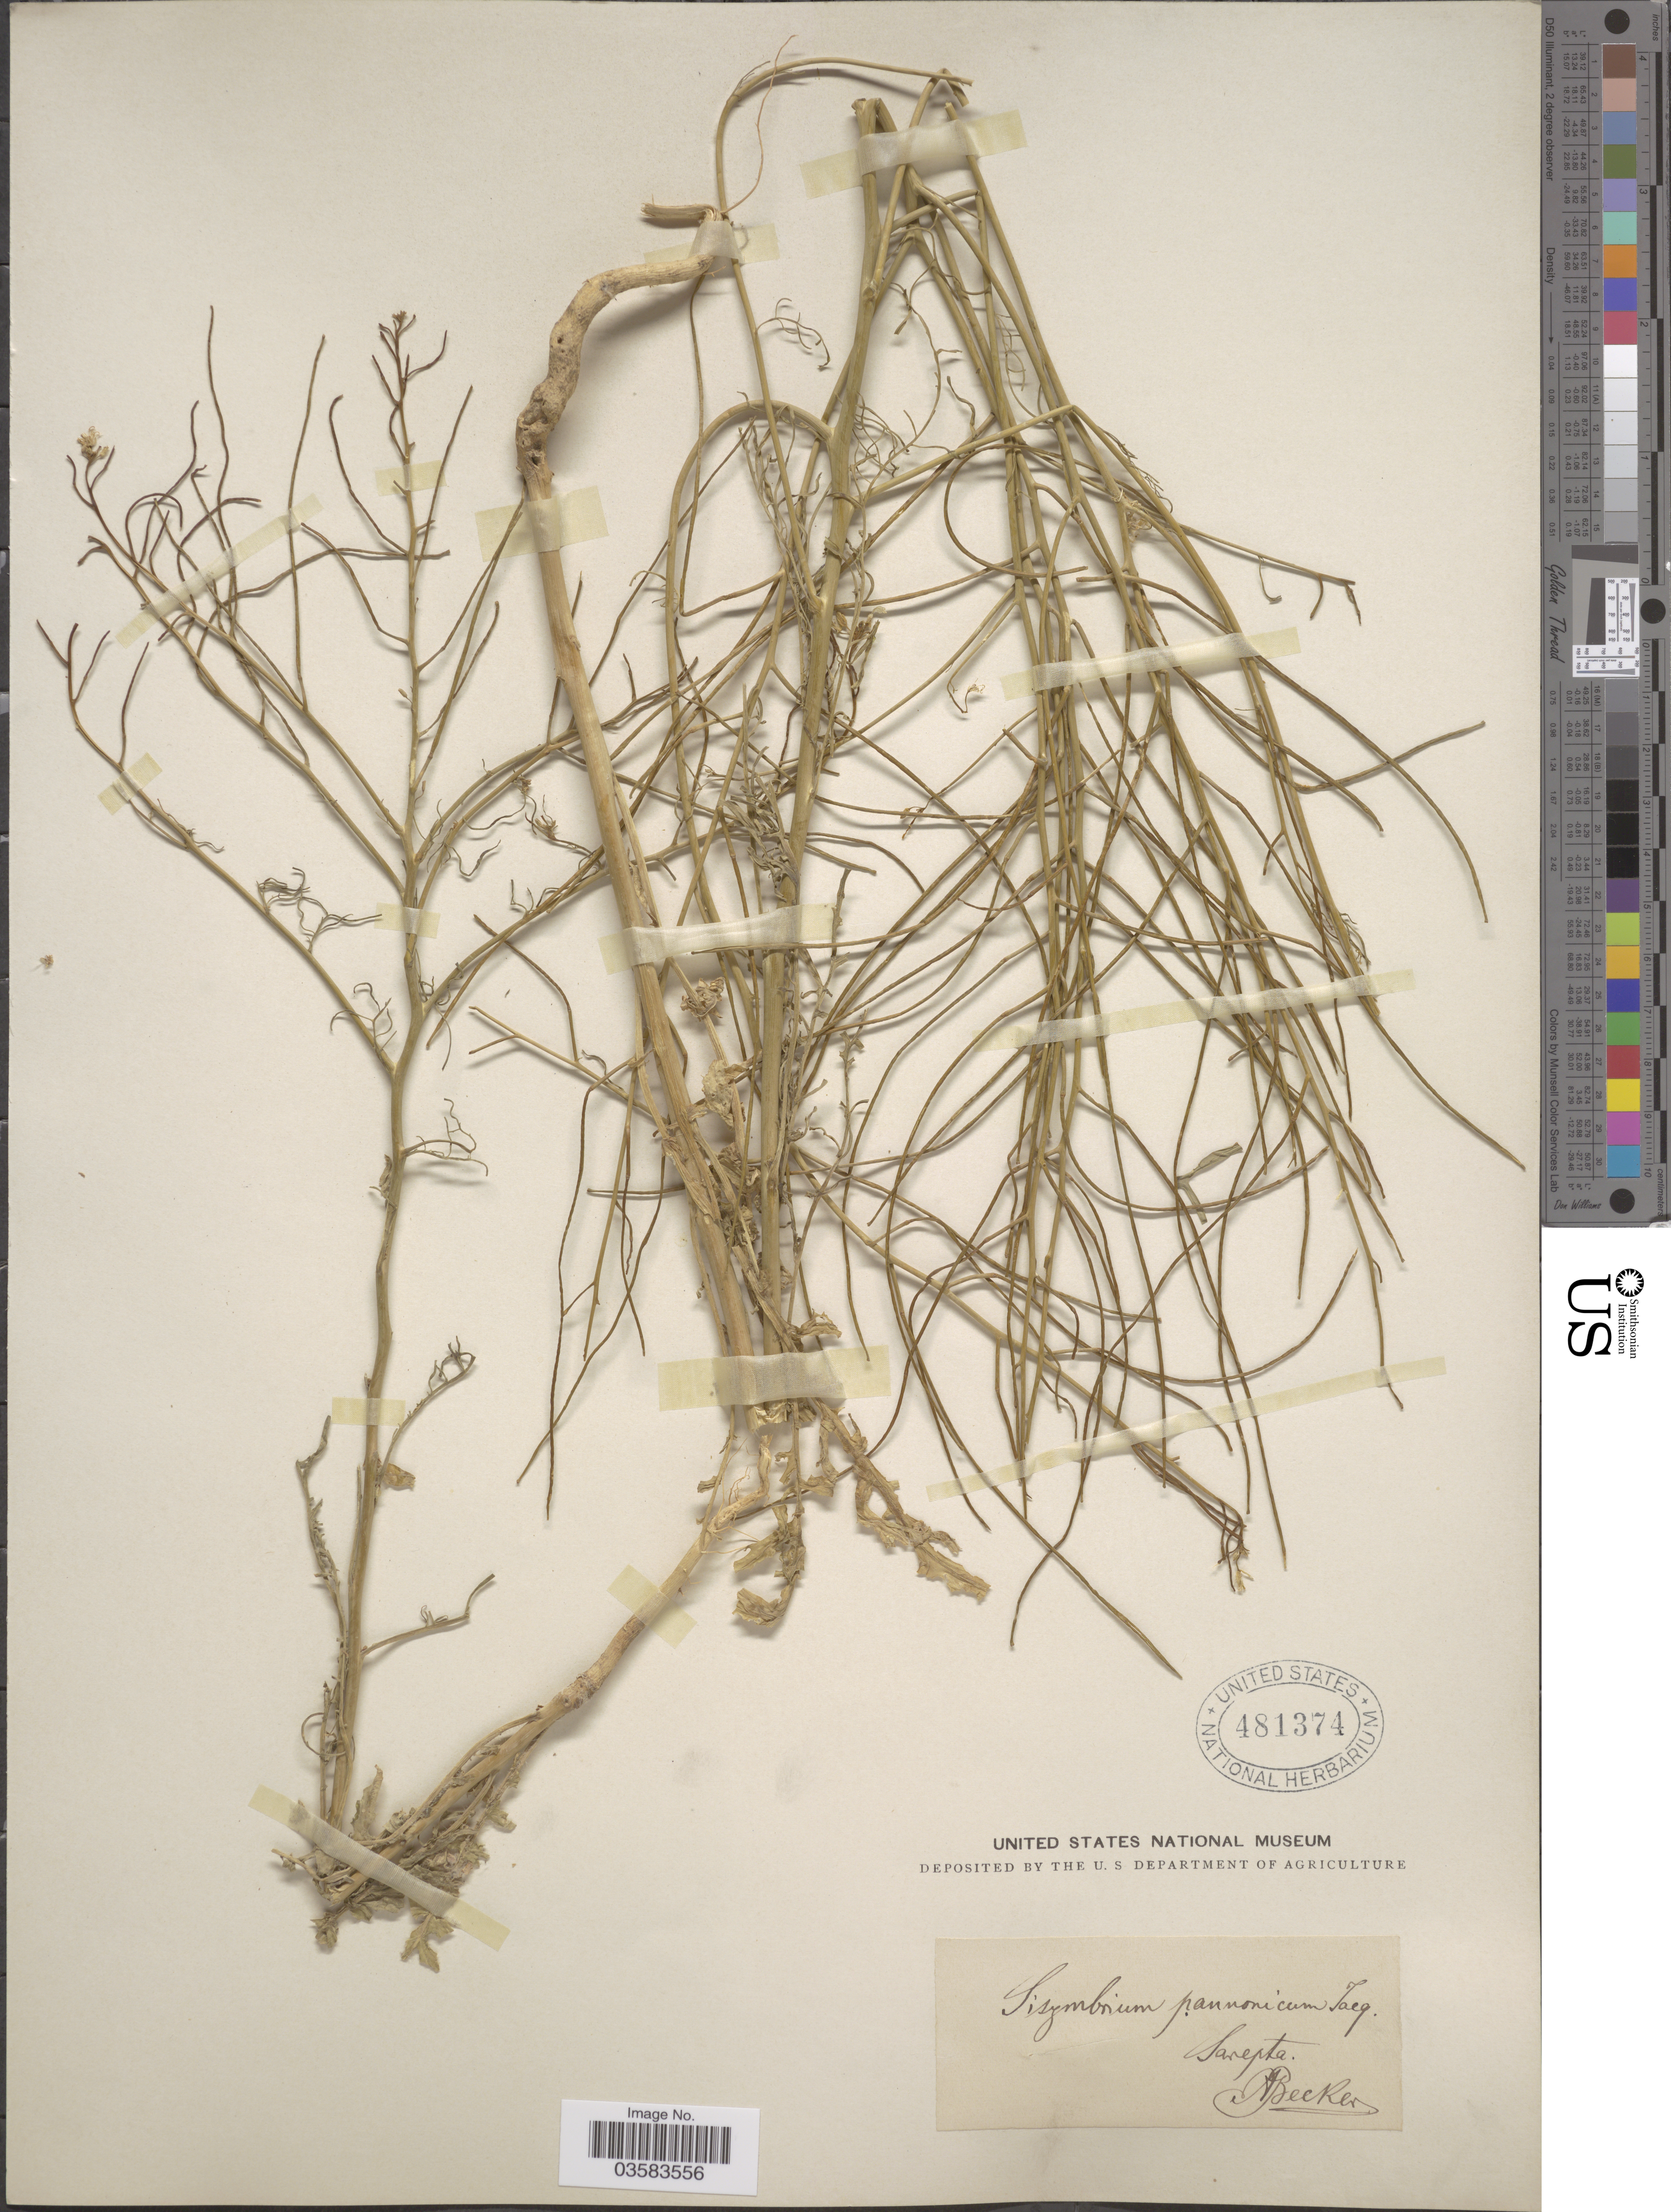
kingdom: Plantae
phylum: Tracheophyta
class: Magnoliopsida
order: Brassicales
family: Brassicaceae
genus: Sisymbrium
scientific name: Sisymbrium altissimum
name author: L.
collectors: A. Becker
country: Russian Federation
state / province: Volgograd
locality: Sarepta.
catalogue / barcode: US 481374